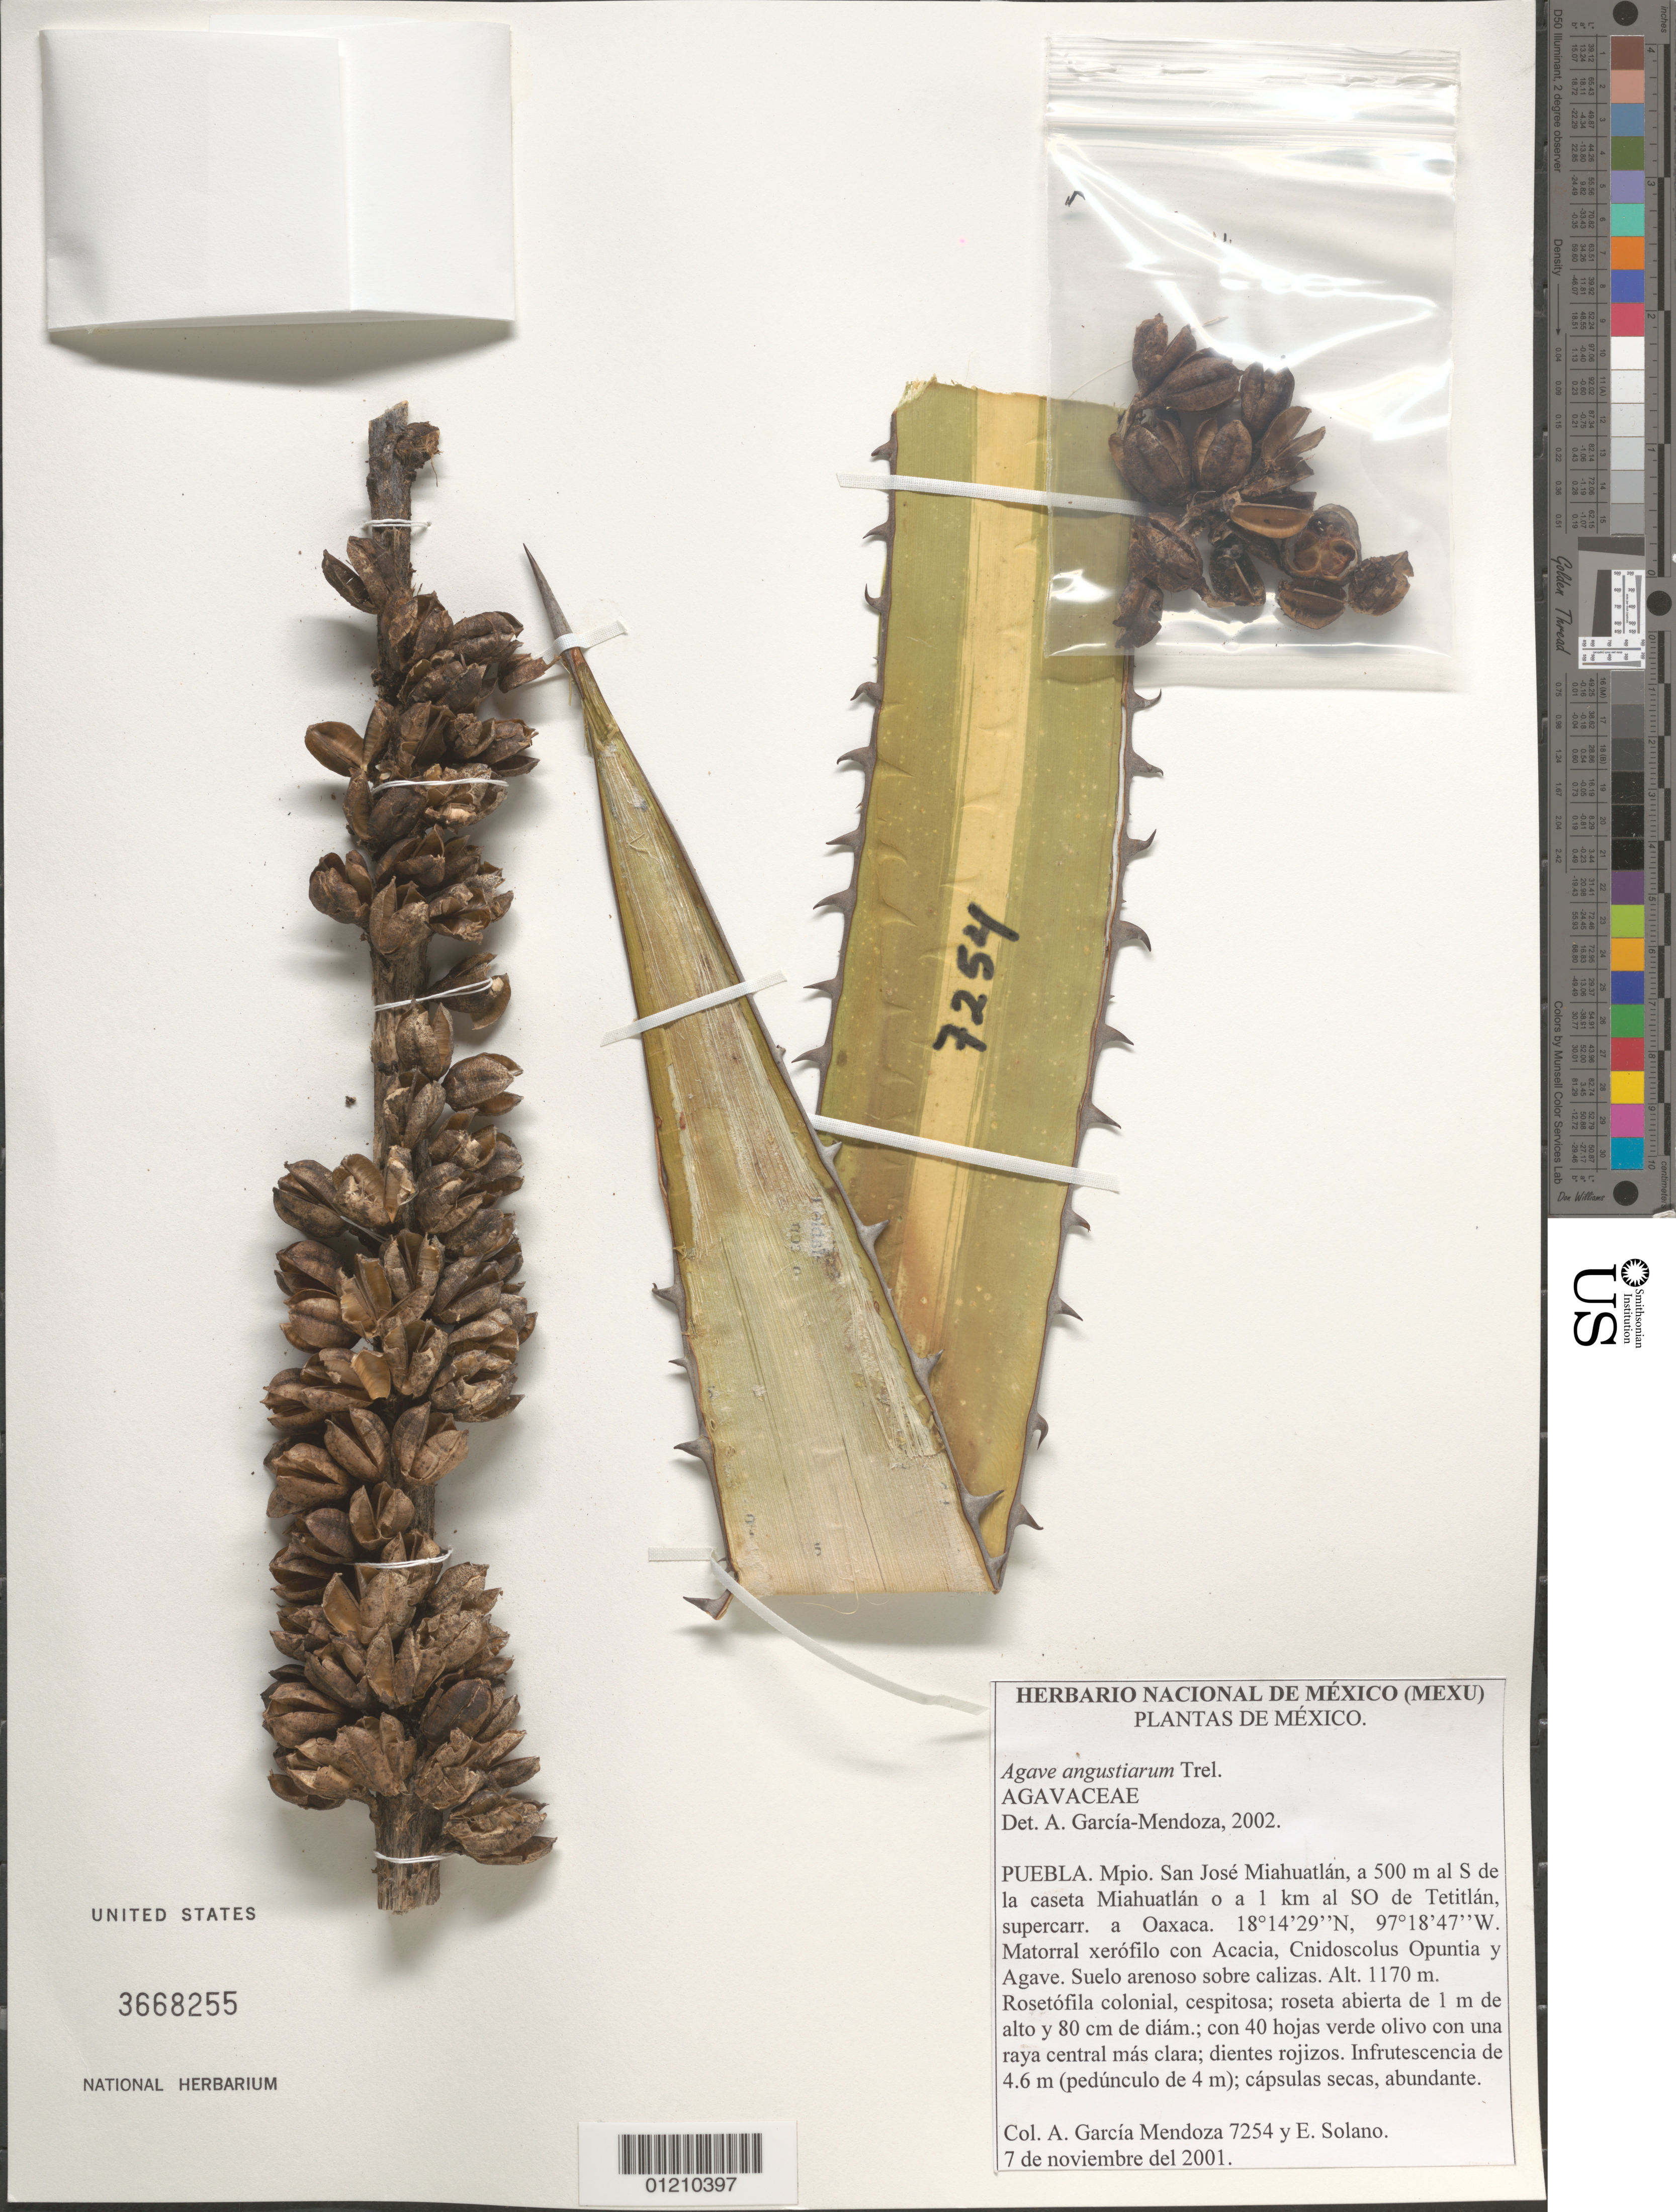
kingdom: Plantae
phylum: Tracheophyta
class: Liliopsida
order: Asparagales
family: Asparagaceae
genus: Agave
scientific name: Agave angustiarum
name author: Trel.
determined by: García-Mendoza, A.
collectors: A. García-Mendoza & E. Solano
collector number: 7254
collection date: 2001-11-07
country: Mexico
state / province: Puebla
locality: Mpio. San Jose Miahuatlan, a 500m al S de la caseta Miahuatlan o a 1 km al SO de Tetitlan. supercarr. a Oaxaca.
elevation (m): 1170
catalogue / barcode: US 3668255